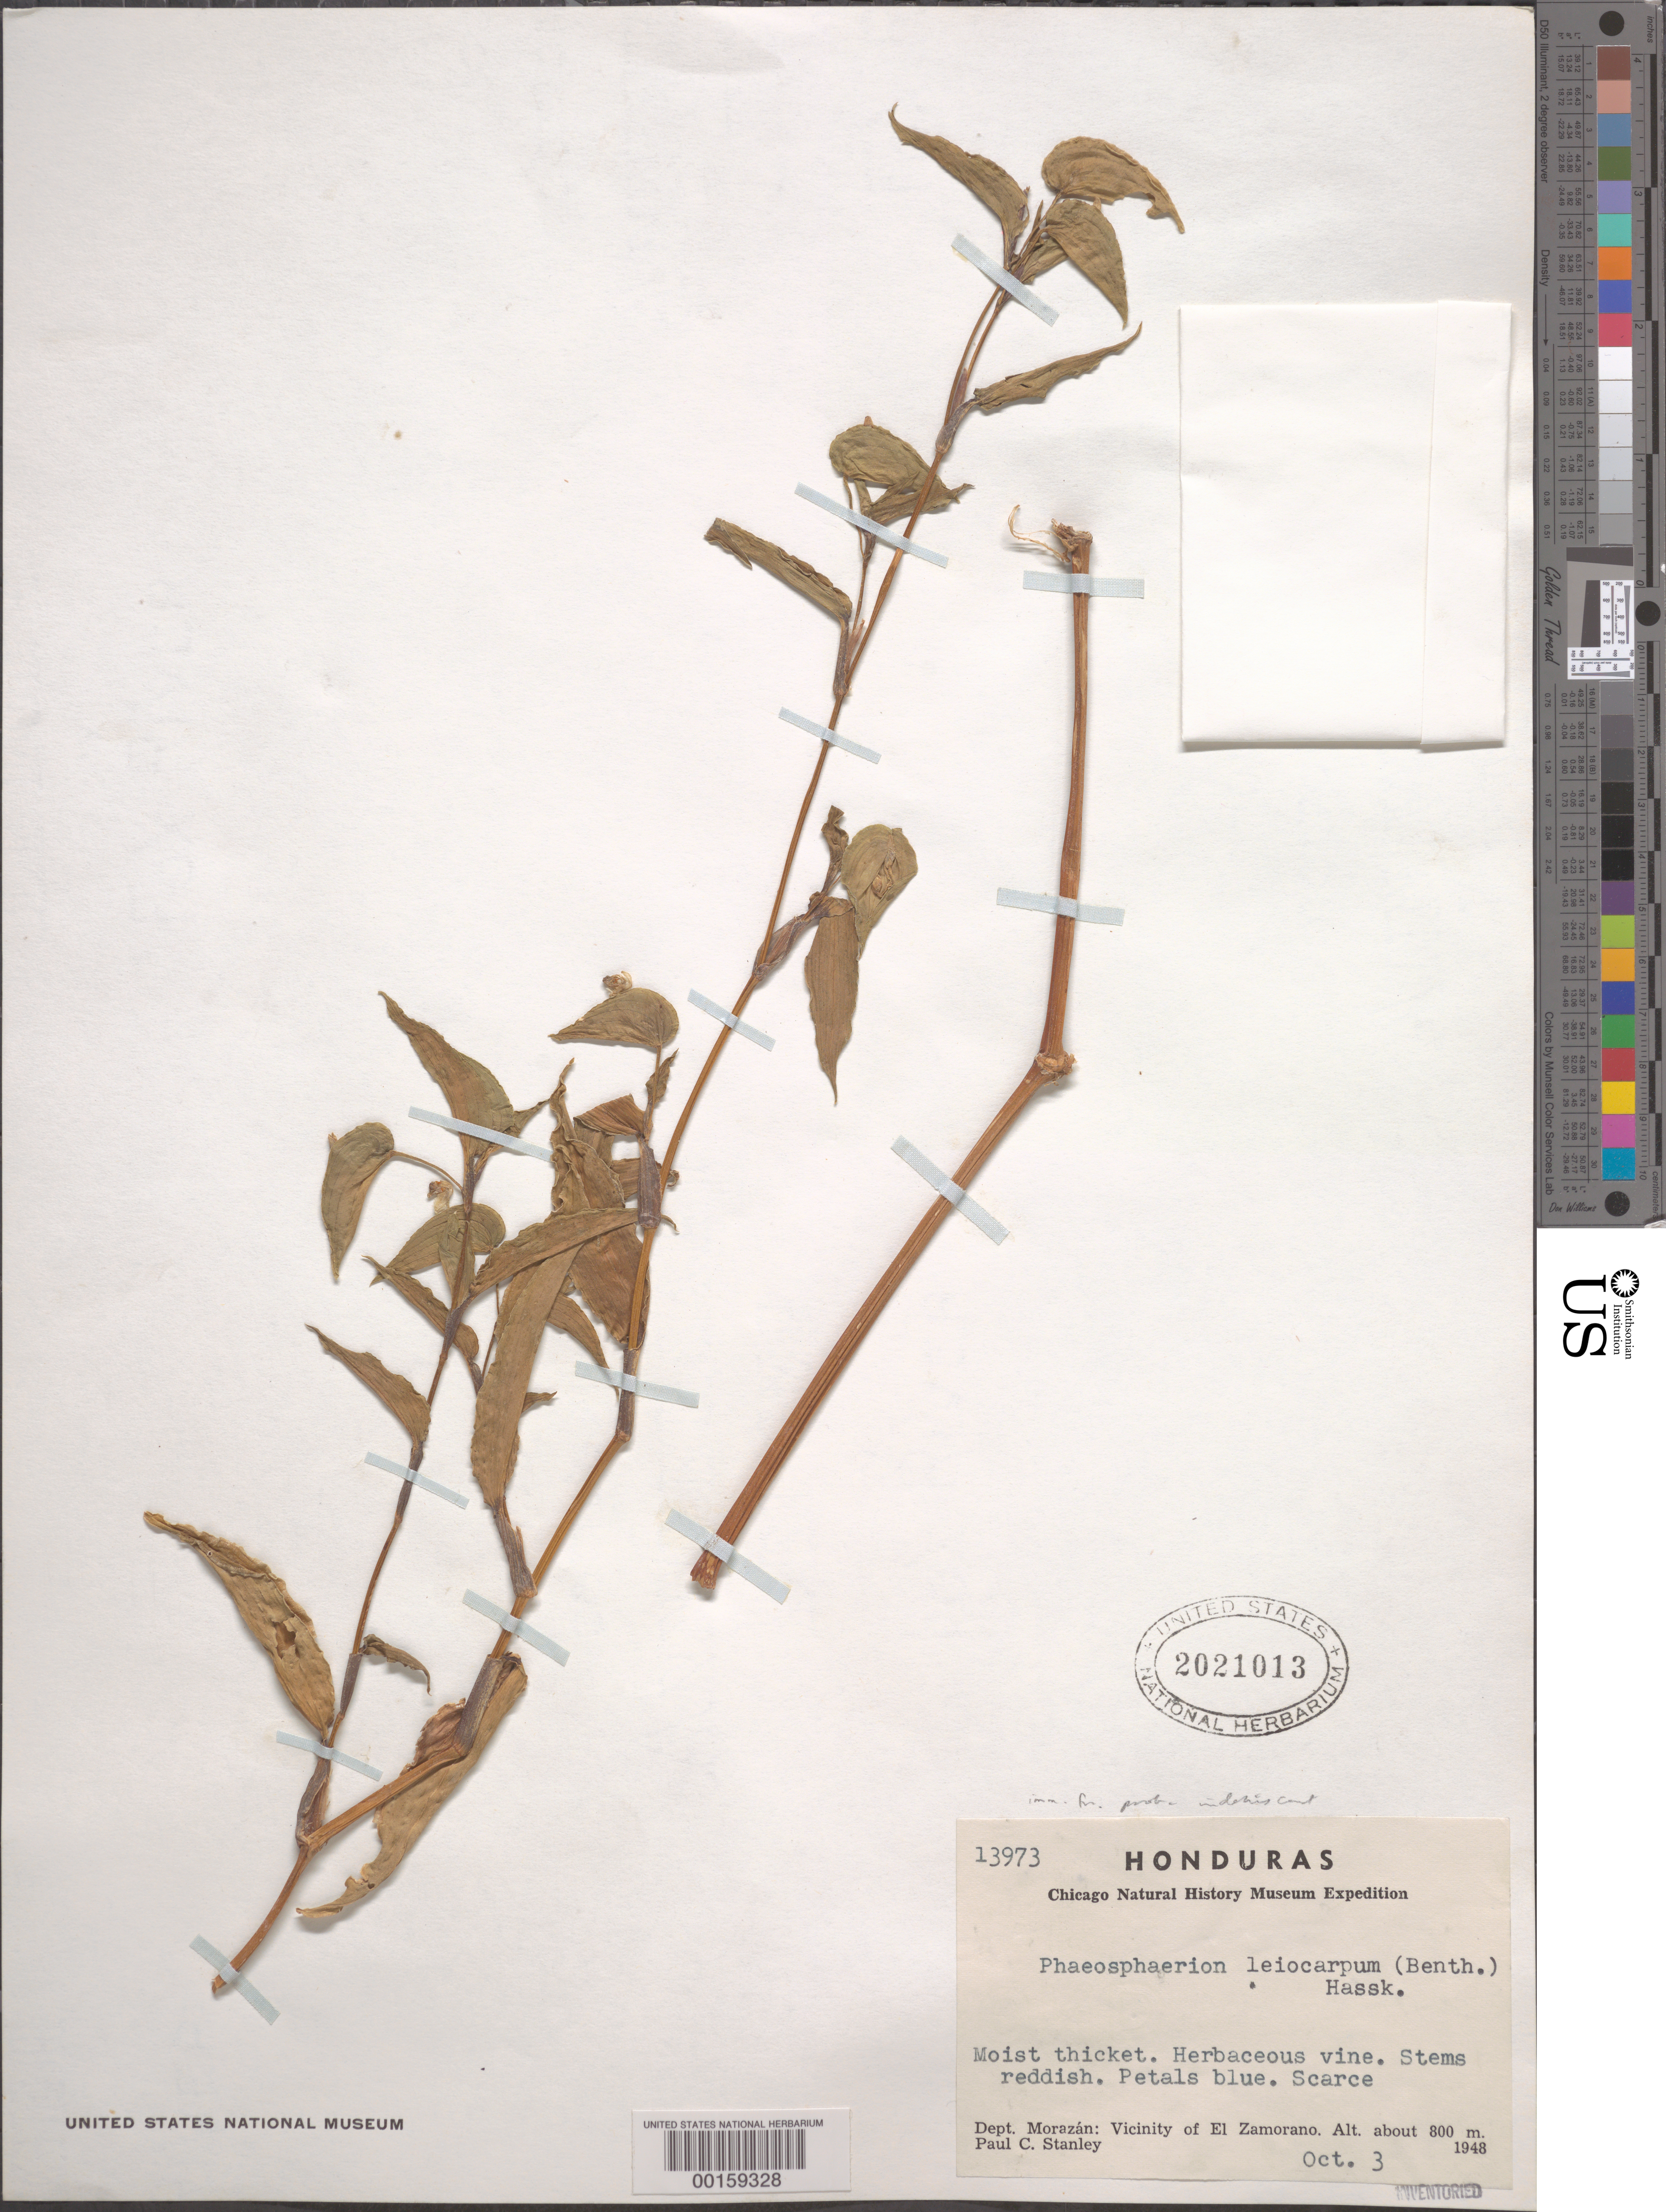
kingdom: Plantae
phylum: Tracheophyta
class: Liliopsida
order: Commelinales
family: Commelinaceae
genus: Commelina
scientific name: Commelina leiocarpa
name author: Benth.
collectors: P. C. Standley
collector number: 13973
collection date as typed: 03 Oct 1948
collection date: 1948-10-03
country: Honduras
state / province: Fco. Morazán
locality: El Zamorano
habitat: Moist thicket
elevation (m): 800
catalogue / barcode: US 2021013